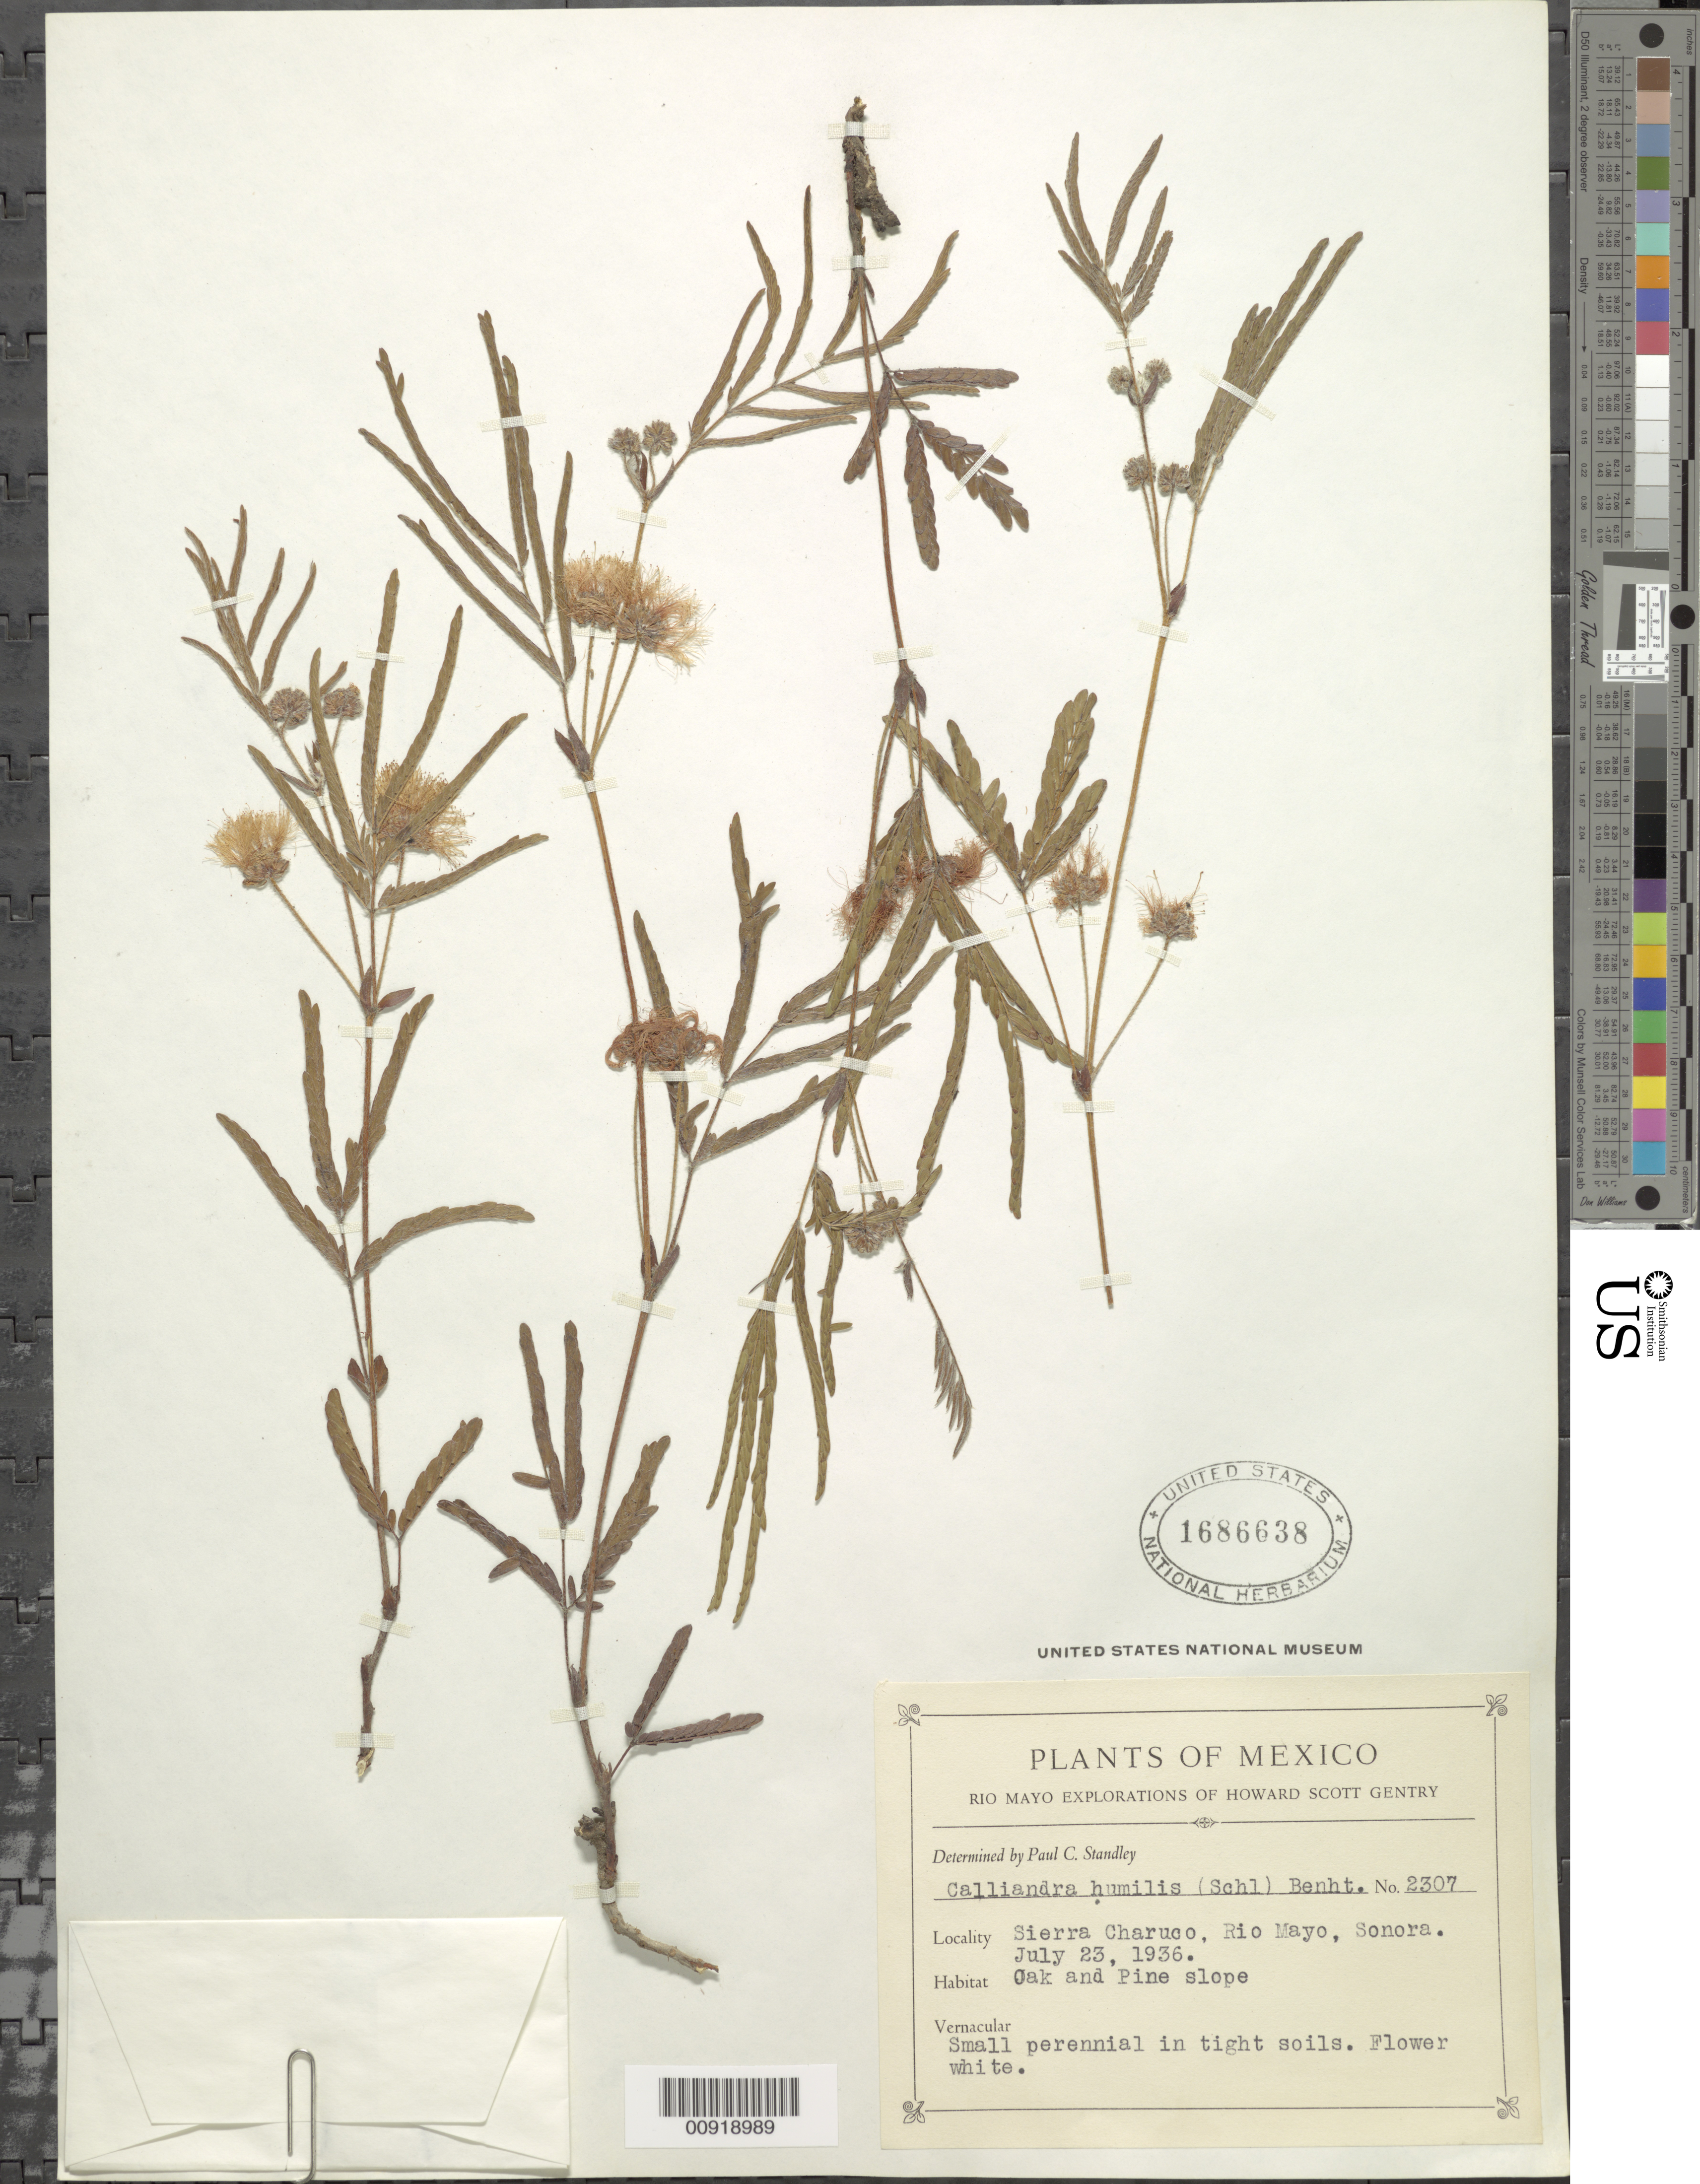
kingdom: Plantae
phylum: Tracheophyta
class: Magnoliopsida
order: Fabales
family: Fabaceae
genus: Calliandra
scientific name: Calliandra humilis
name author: Benth.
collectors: H. S. Gentry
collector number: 2307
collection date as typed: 23 Jul 1936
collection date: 1936-07-23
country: Mexico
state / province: Sonora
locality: Sierra Charuco, Río Mayo, Sonora.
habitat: In tight soil. Oak and Pine slope.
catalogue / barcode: US 1686638